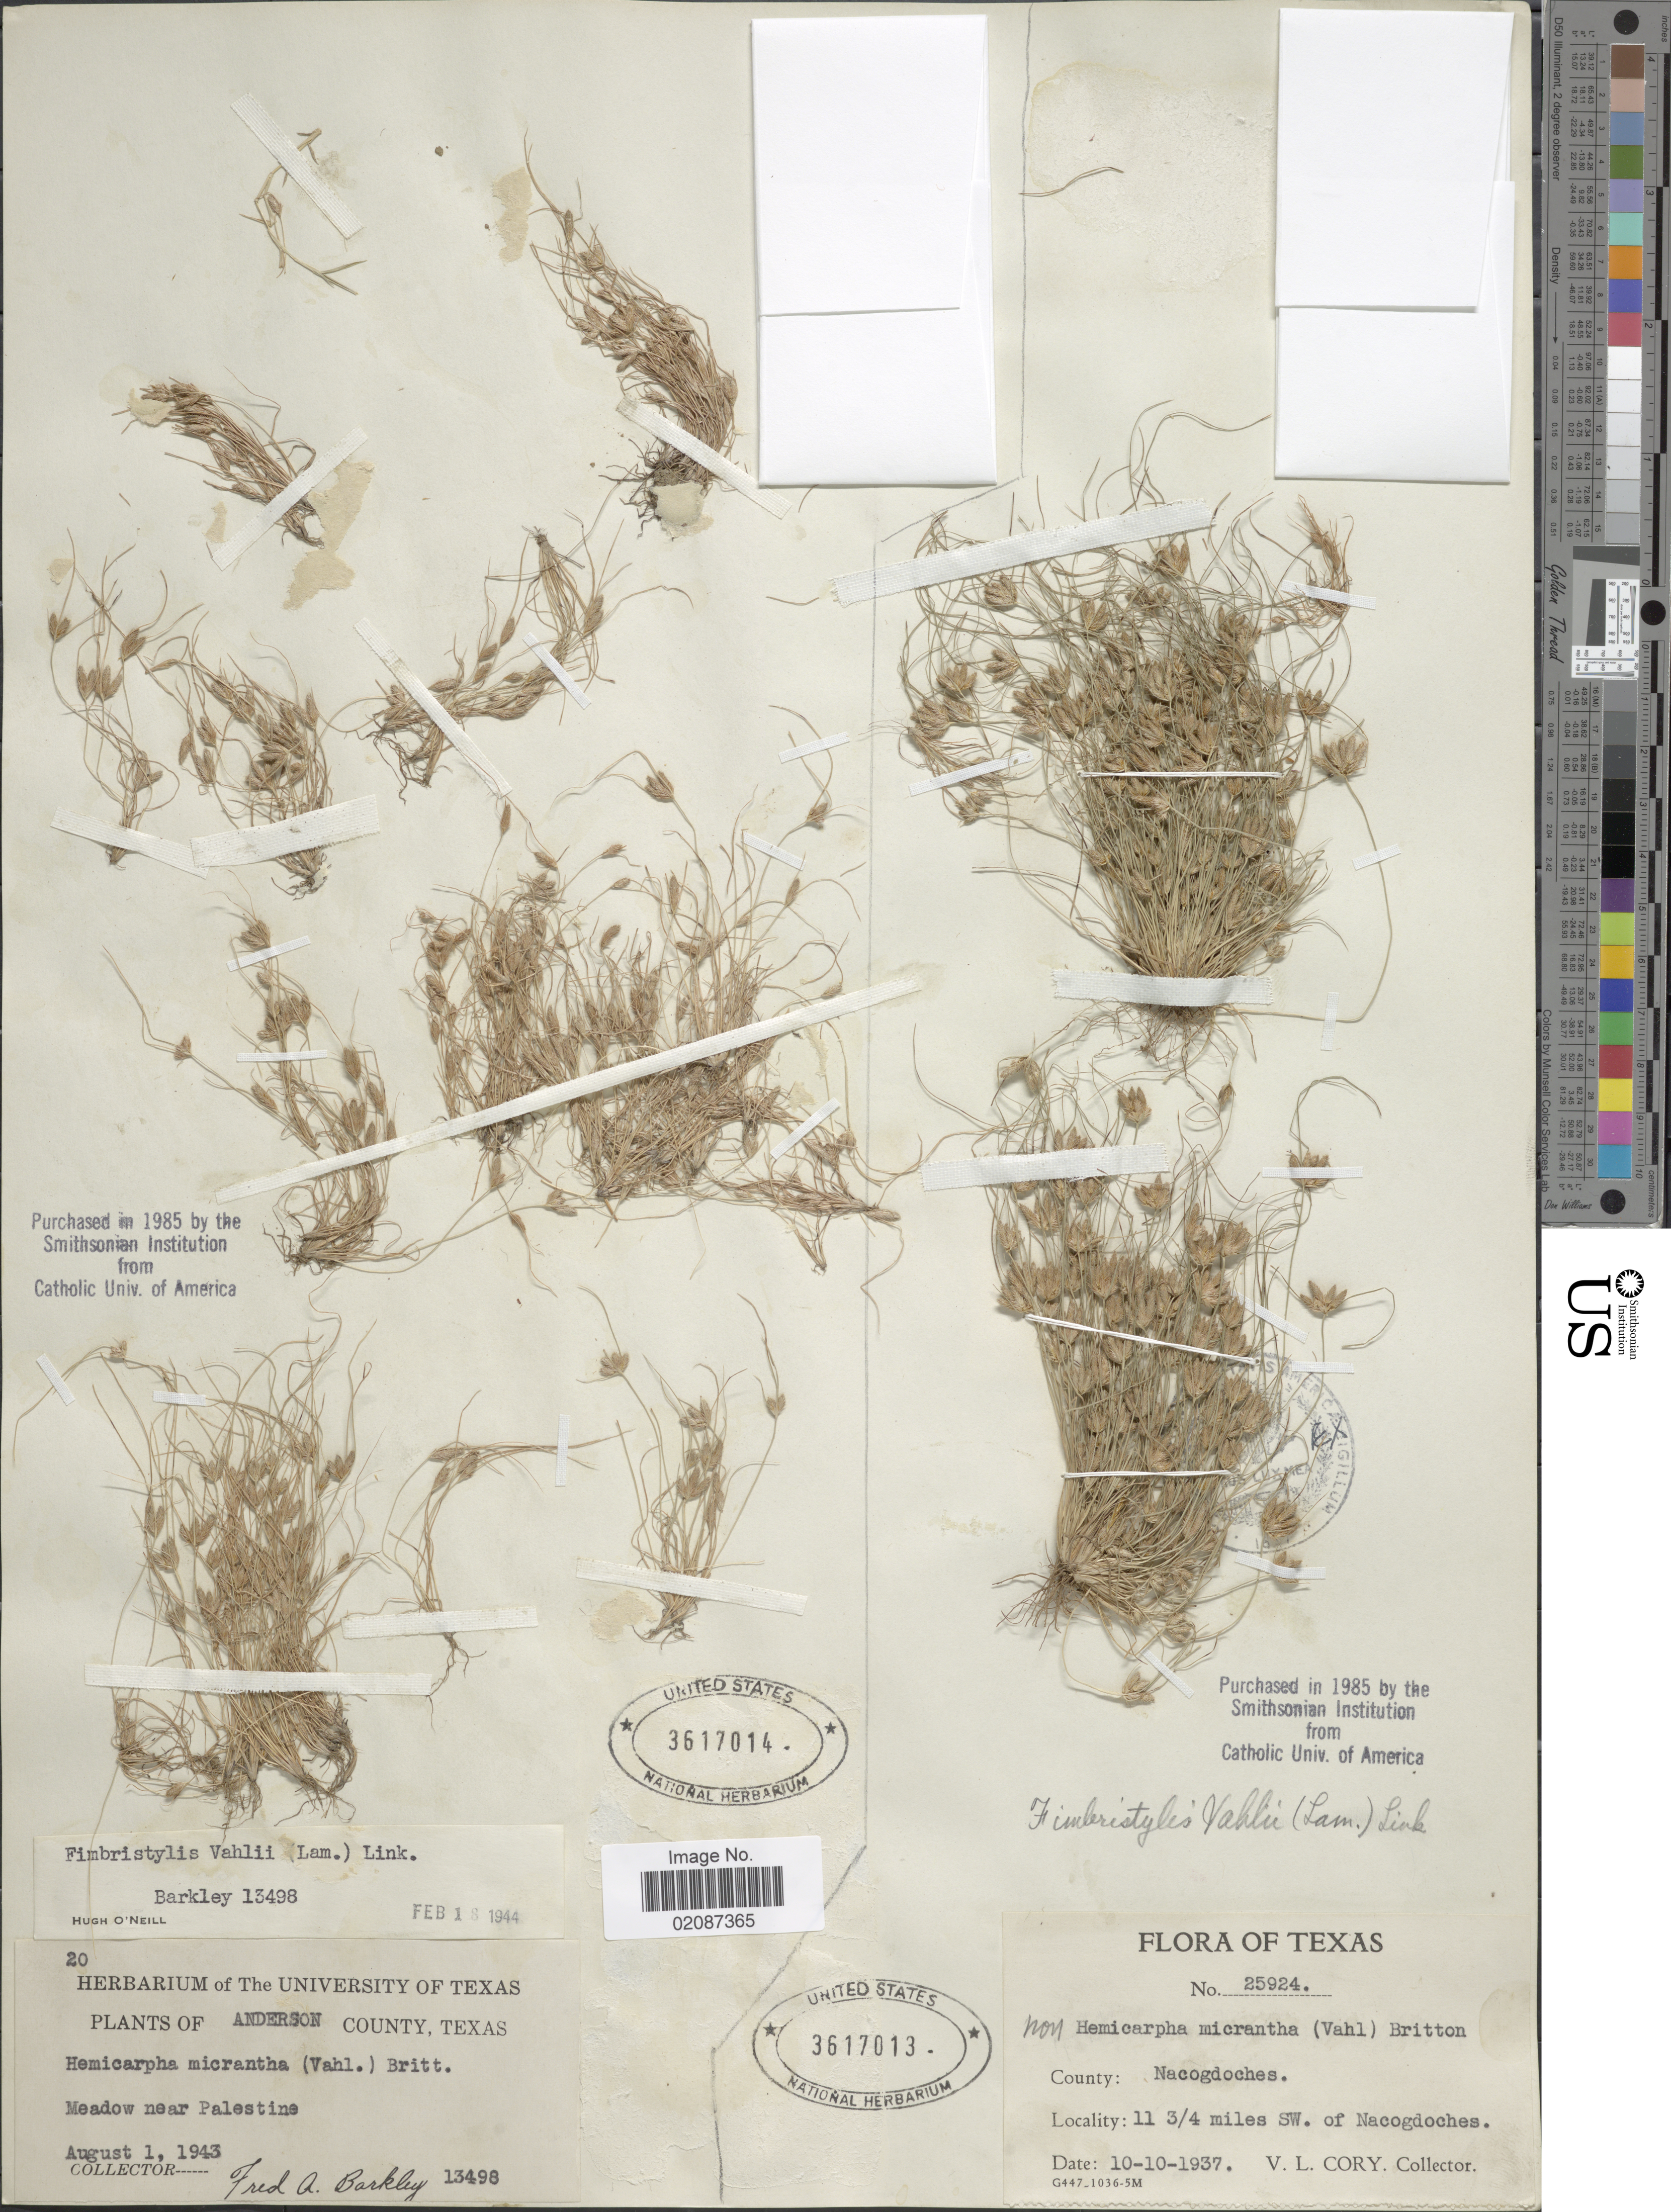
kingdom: Plantae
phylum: Tracheophyta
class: Liliopsida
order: Poales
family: Cyperaceae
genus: Fimbristylis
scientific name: Fimbristylis vahlii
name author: (Lam.) Link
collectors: V. Cory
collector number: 25924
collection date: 1937-10-10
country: United States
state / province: Texas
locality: County: Nacogdoches, 11 3/4 miles SW. of Nacogdoches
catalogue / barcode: US 3617013